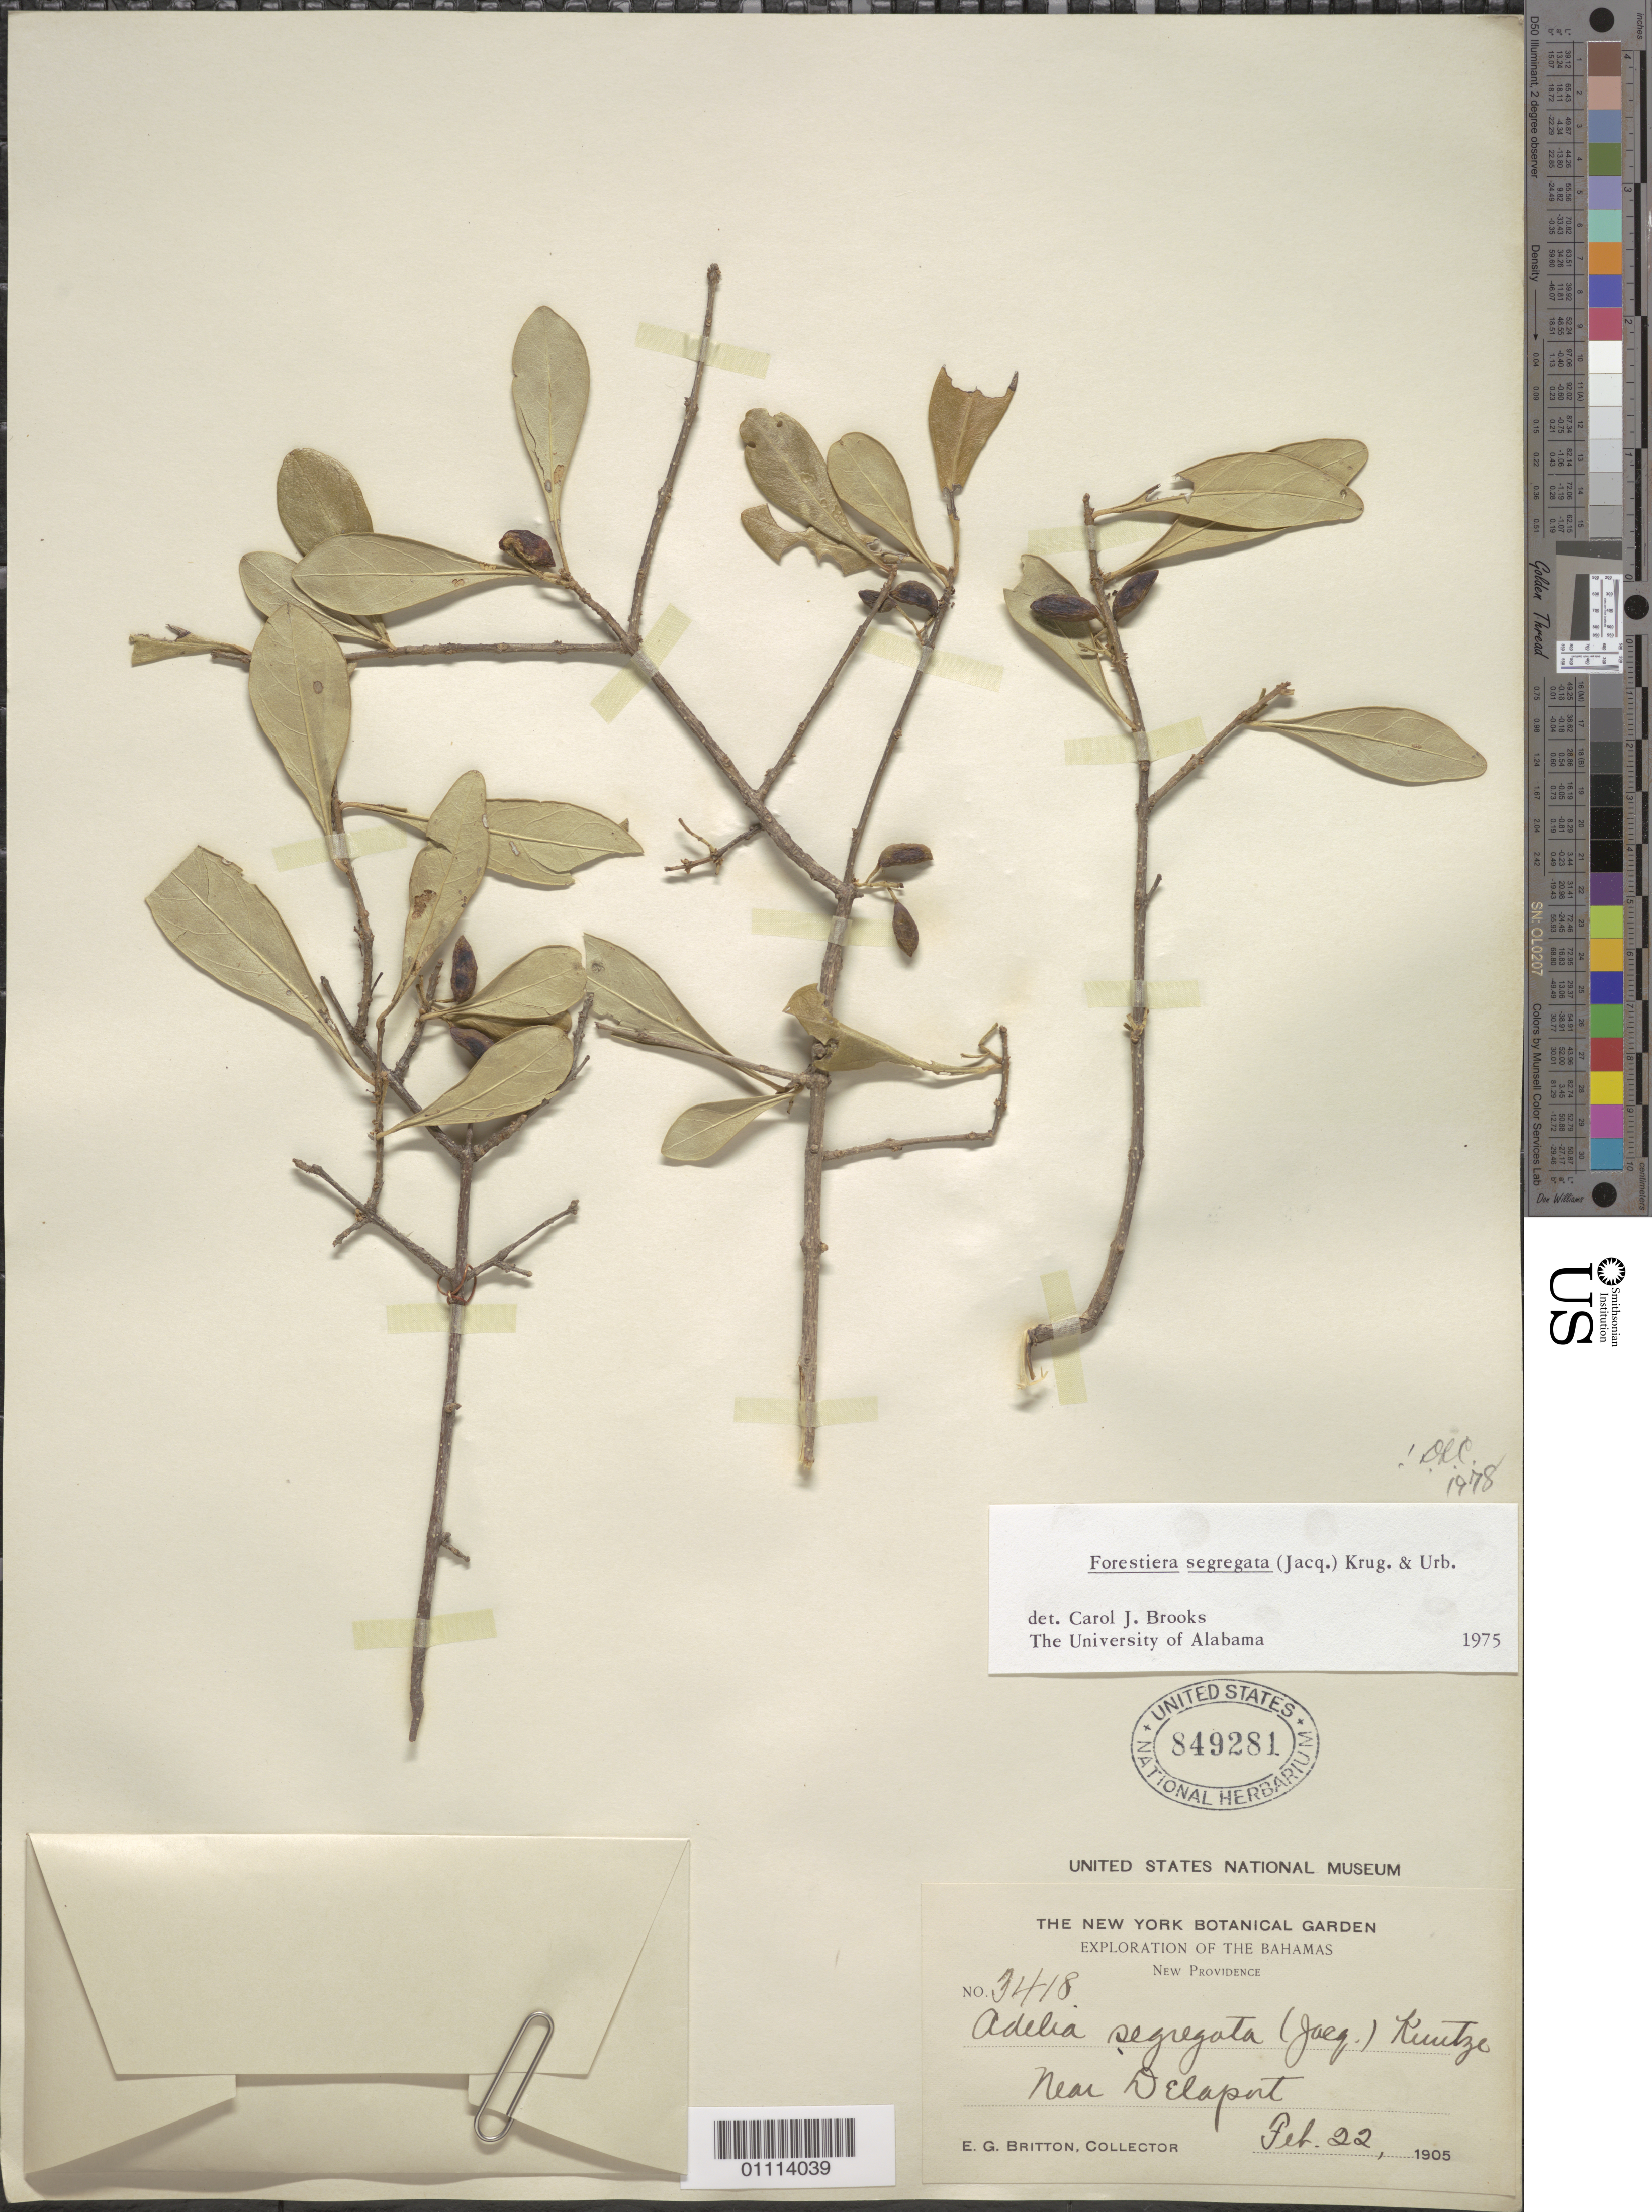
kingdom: Plantae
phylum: Tracheophyta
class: Magnoliopsida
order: Lamiales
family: Oleaceae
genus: Forestiera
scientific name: Forestiera segregata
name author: (Jacq.) Krug & Urb.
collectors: E. G. Britton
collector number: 3418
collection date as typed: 22 Feb 1905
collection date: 1905-02-22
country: Bahamas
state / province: New Providence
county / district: Nassau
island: New Providence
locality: Near Delaport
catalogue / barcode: US 849281